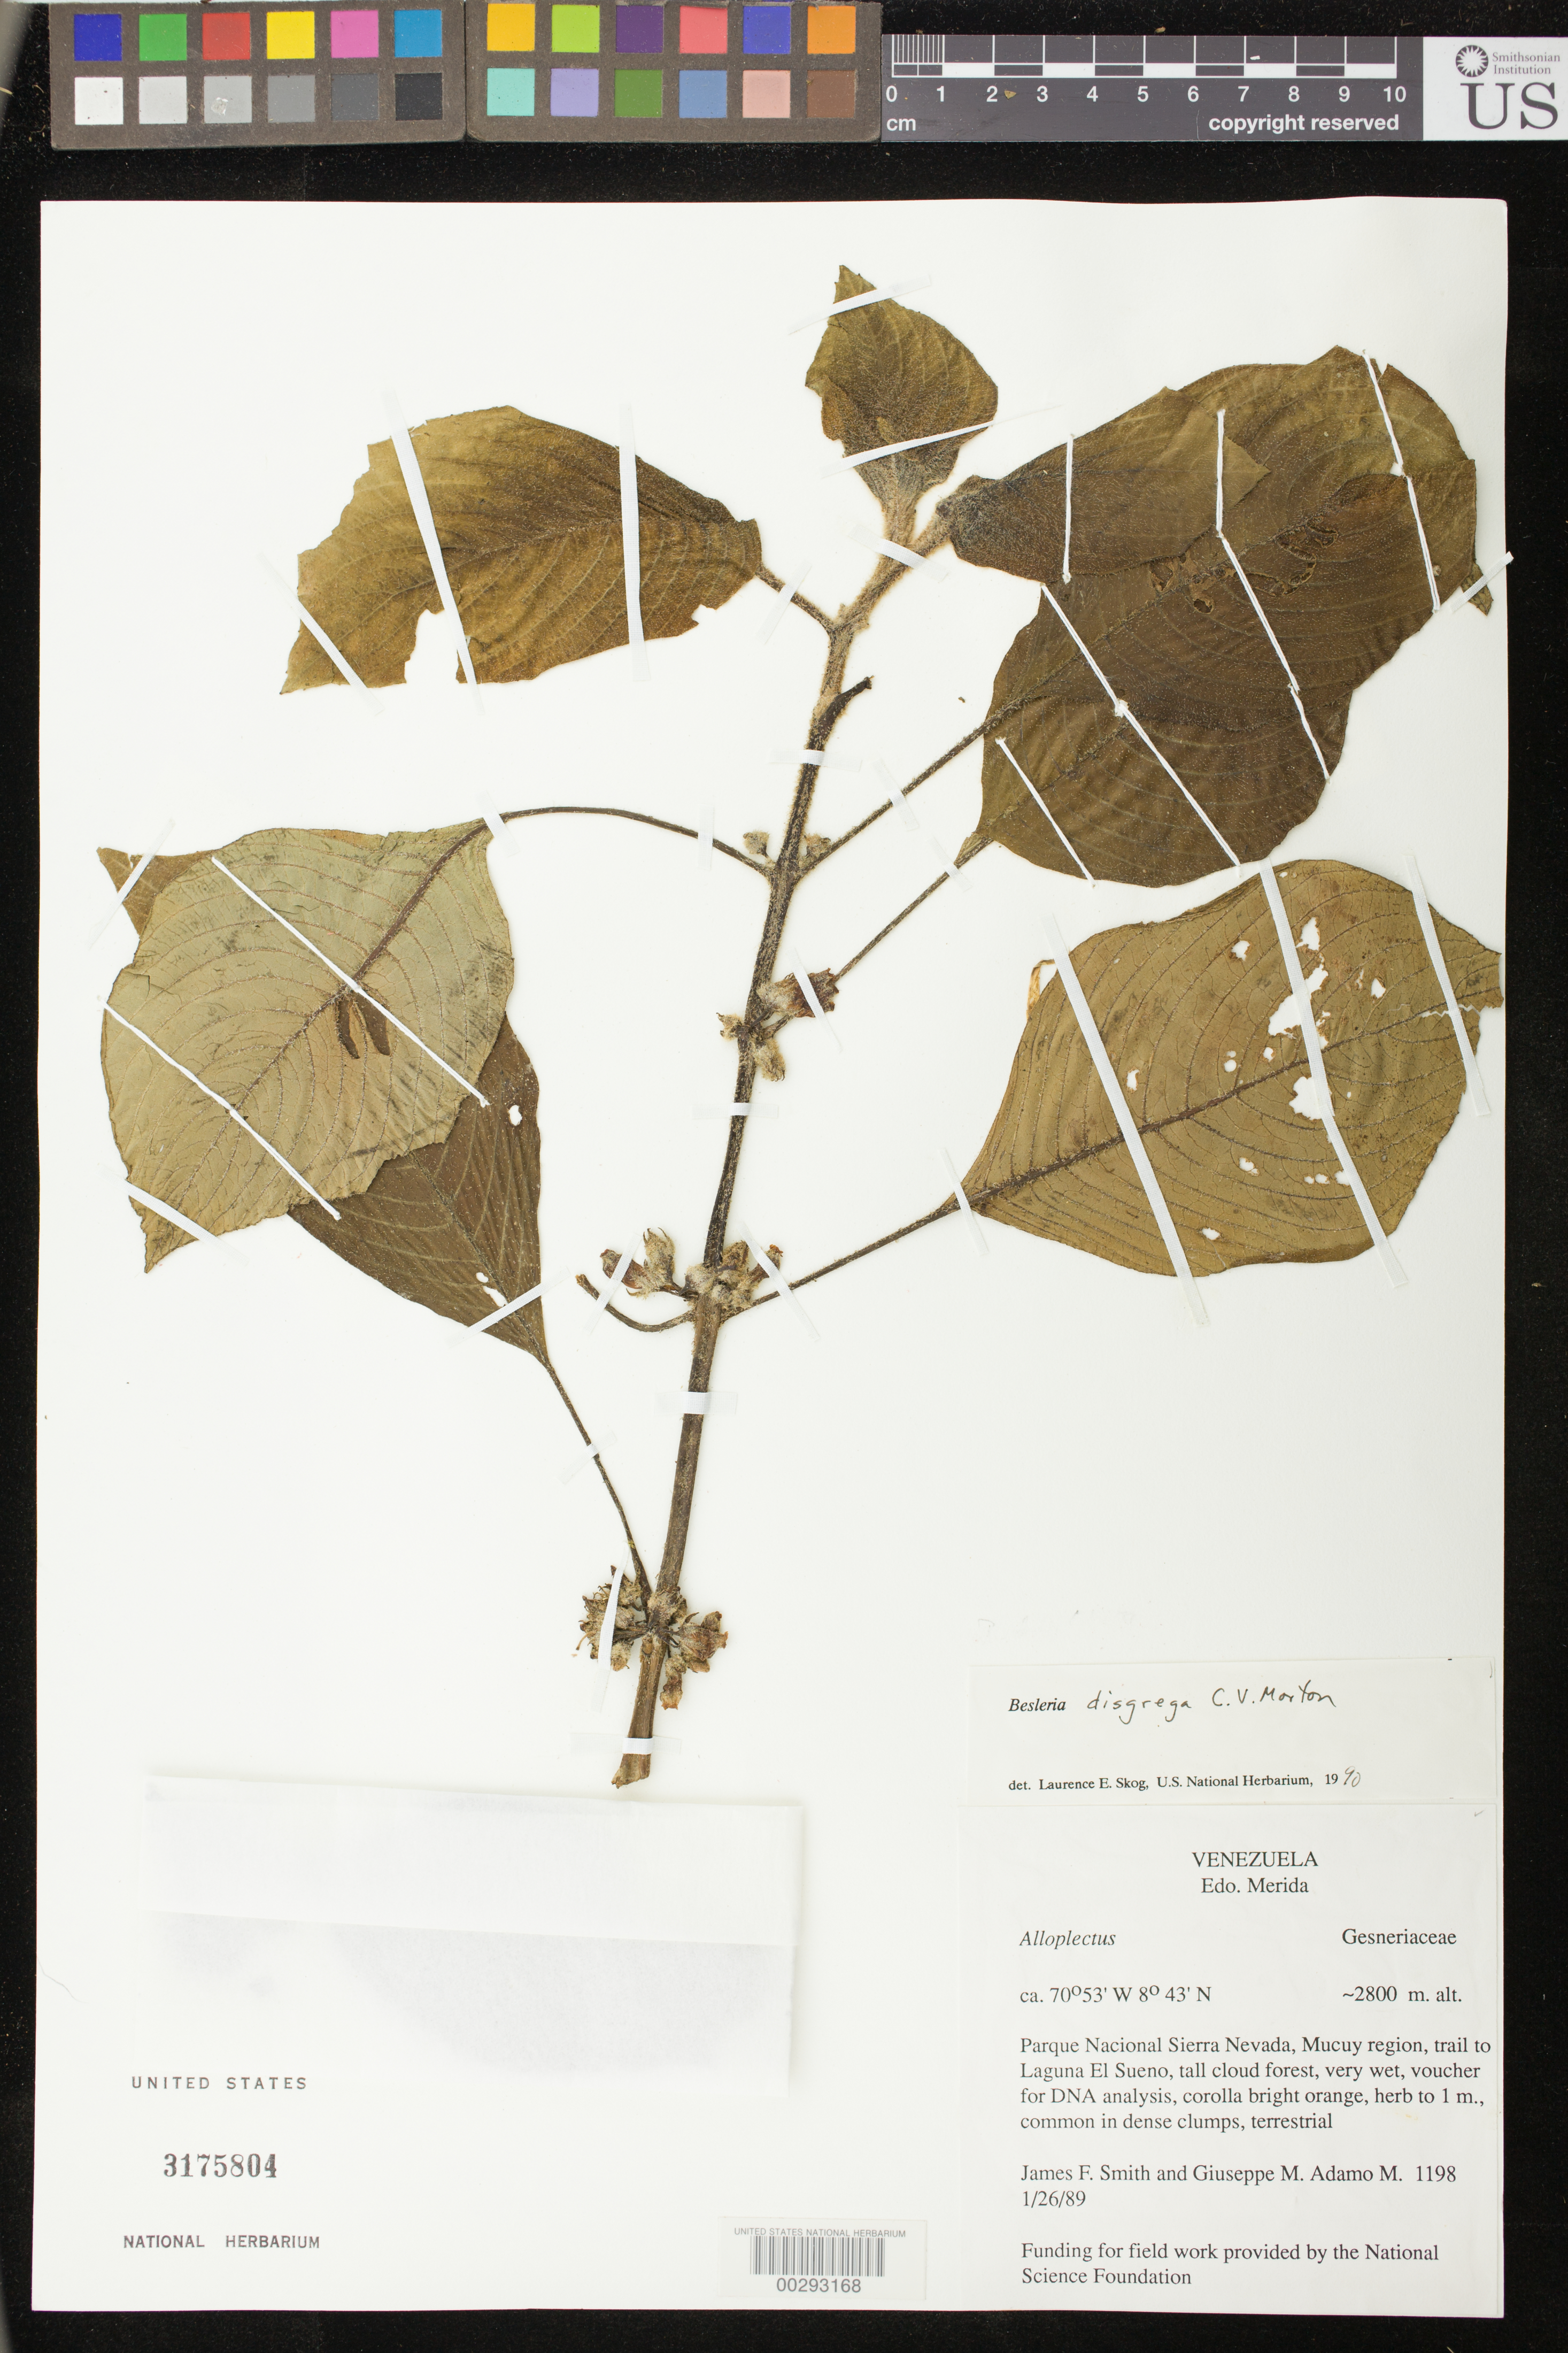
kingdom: Plantae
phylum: Tracheophyta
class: Magnoliopsida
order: Lamiales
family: Gesneriaceae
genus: Besleria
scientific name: Besleria disgrega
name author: C.V. Morton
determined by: Skog, Laurence E.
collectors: J. Smith & G. Adamo M.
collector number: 1198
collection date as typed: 26 Jan 1989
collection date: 1989-01-26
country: Venezuela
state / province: Mérida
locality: Parque Nacional Sierra Nevada, Mucuy region, trail to Laguna El Sueno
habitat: Tall cloud forest, very wet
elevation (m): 2800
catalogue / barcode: US 3175804